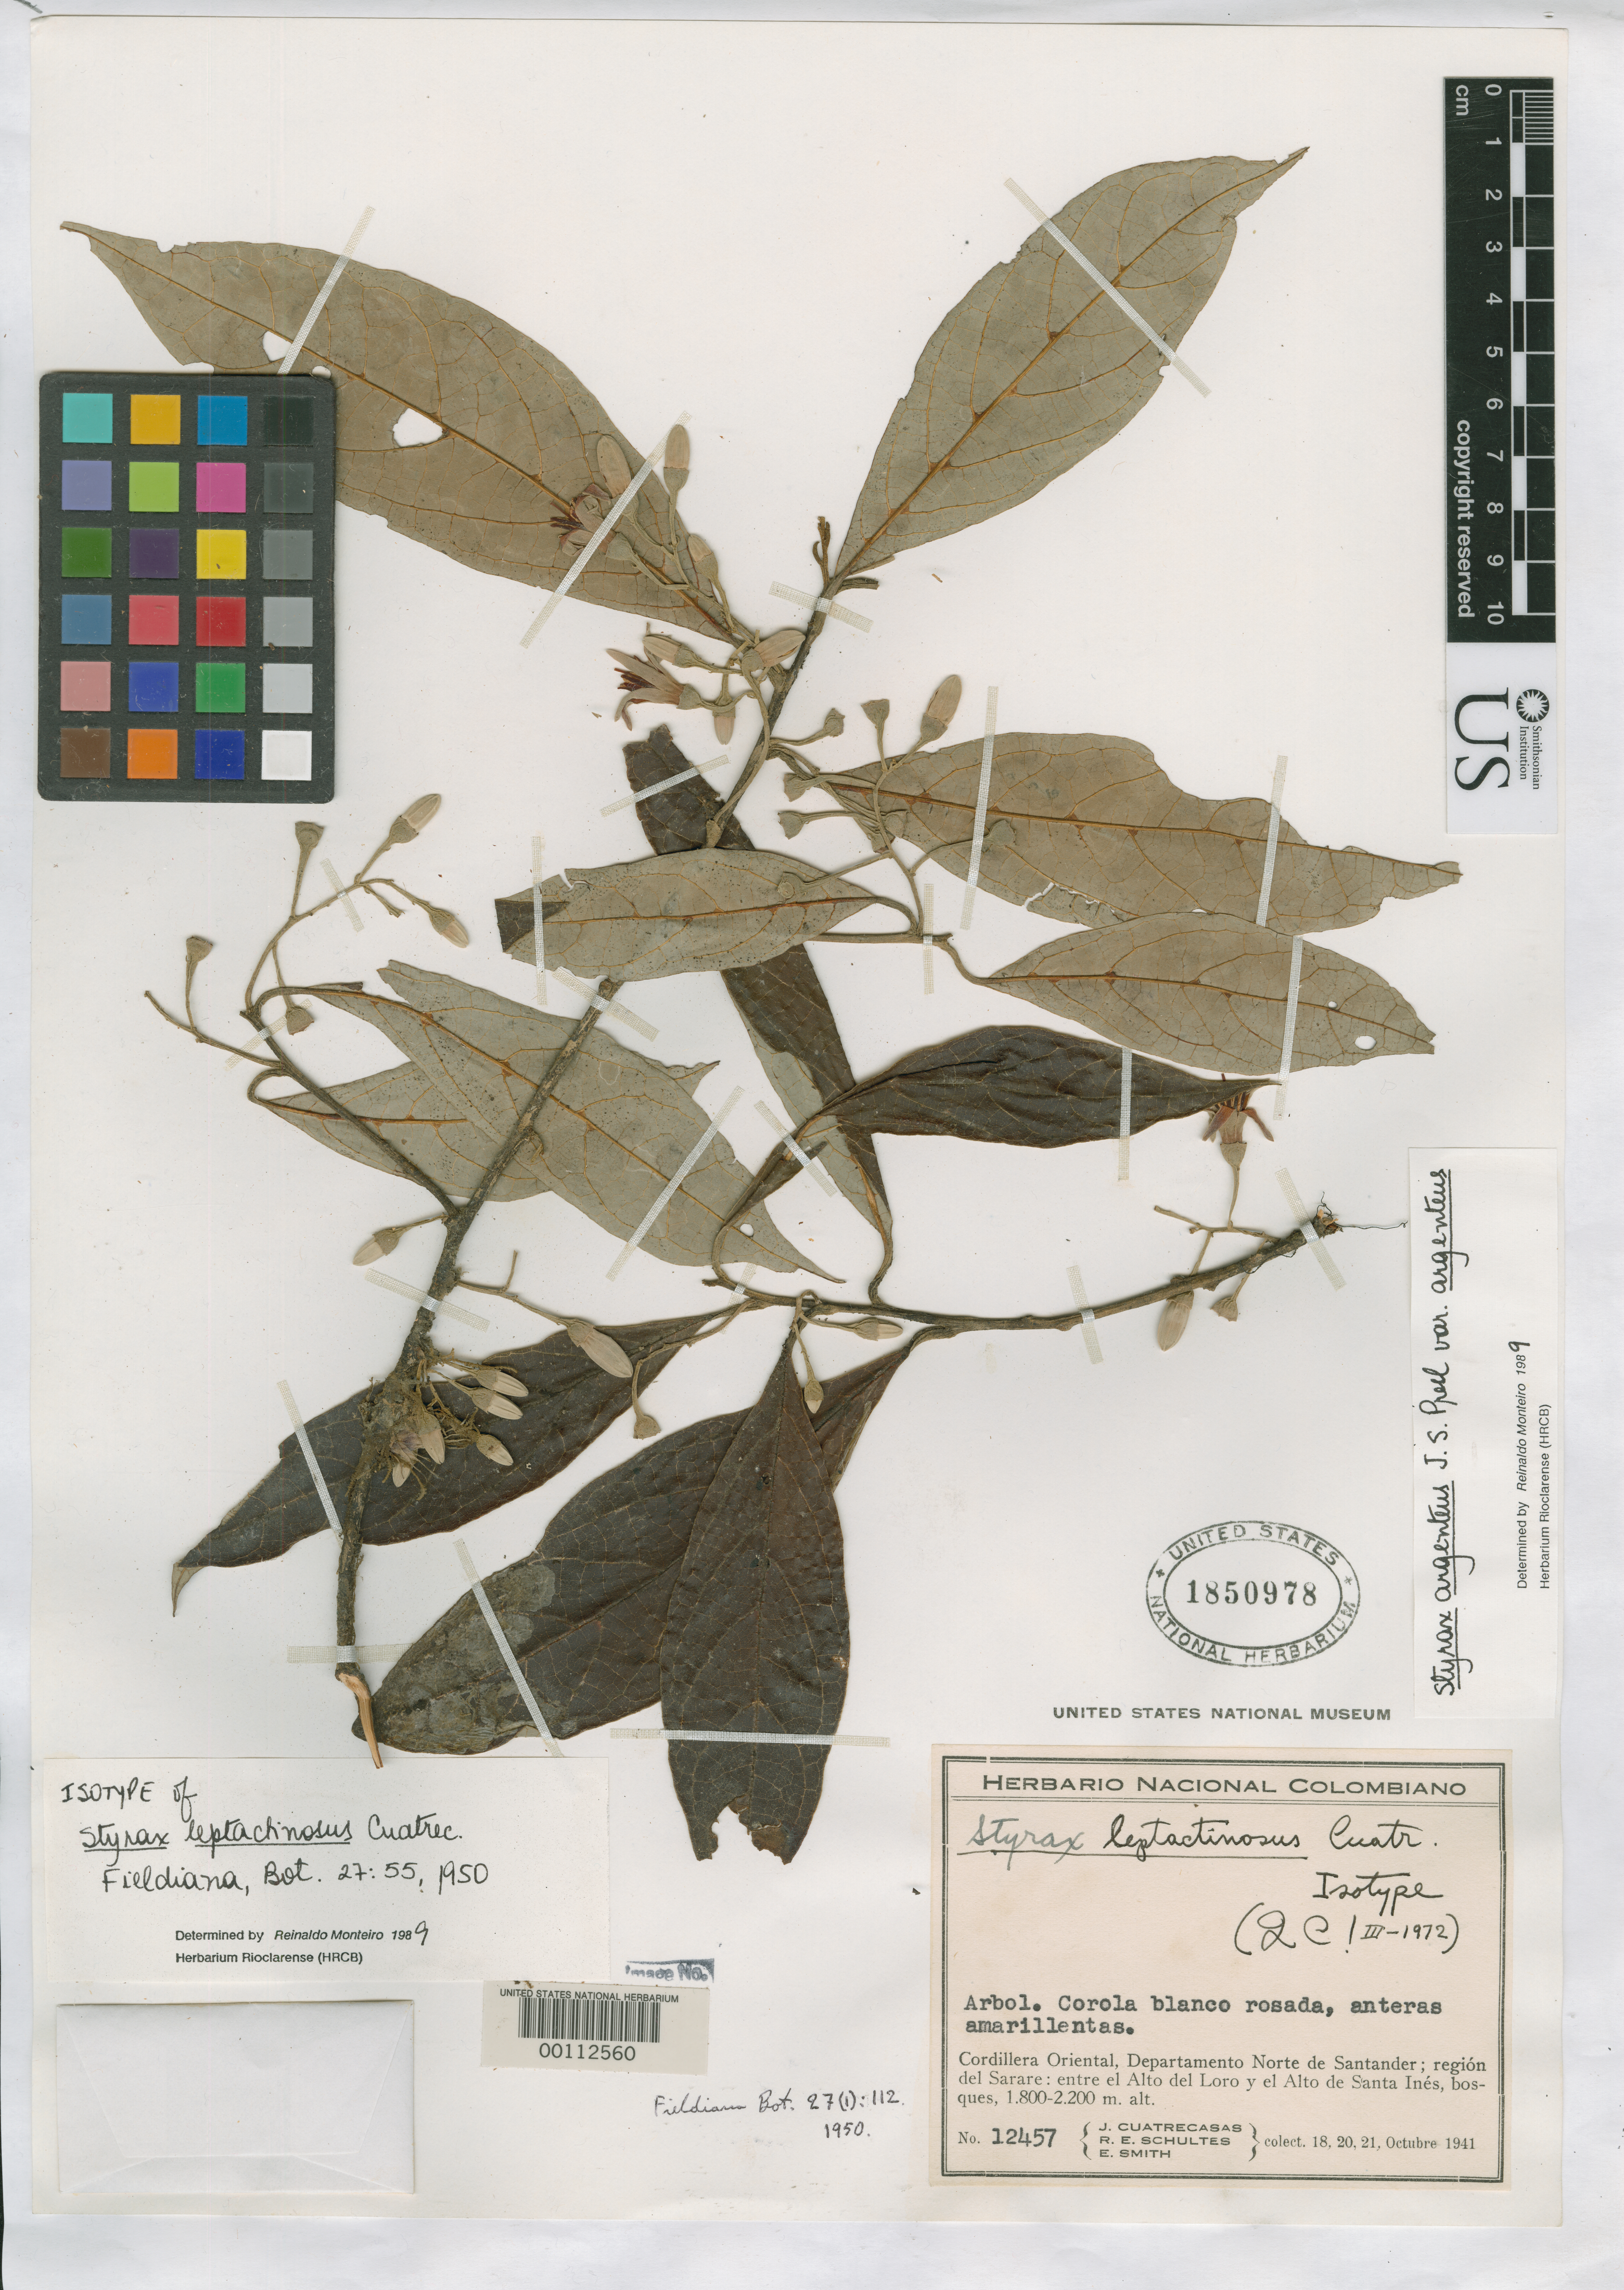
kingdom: Plantae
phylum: Tracheophyta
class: Magnoliopsida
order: Ericales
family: Styracaceae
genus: Styrax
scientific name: Styrax leptactinosus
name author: Cuatrec.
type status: Isotype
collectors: J. Cuatrecasas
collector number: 12457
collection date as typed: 18, 20, 21 Octubre 1941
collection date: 1941-10-18/1941-10-21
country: Colombia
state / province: Norte de Santander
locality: Entre El Alto del Loro y El Alto de Santa Inez.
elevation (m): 1800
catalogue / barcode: US 1850978